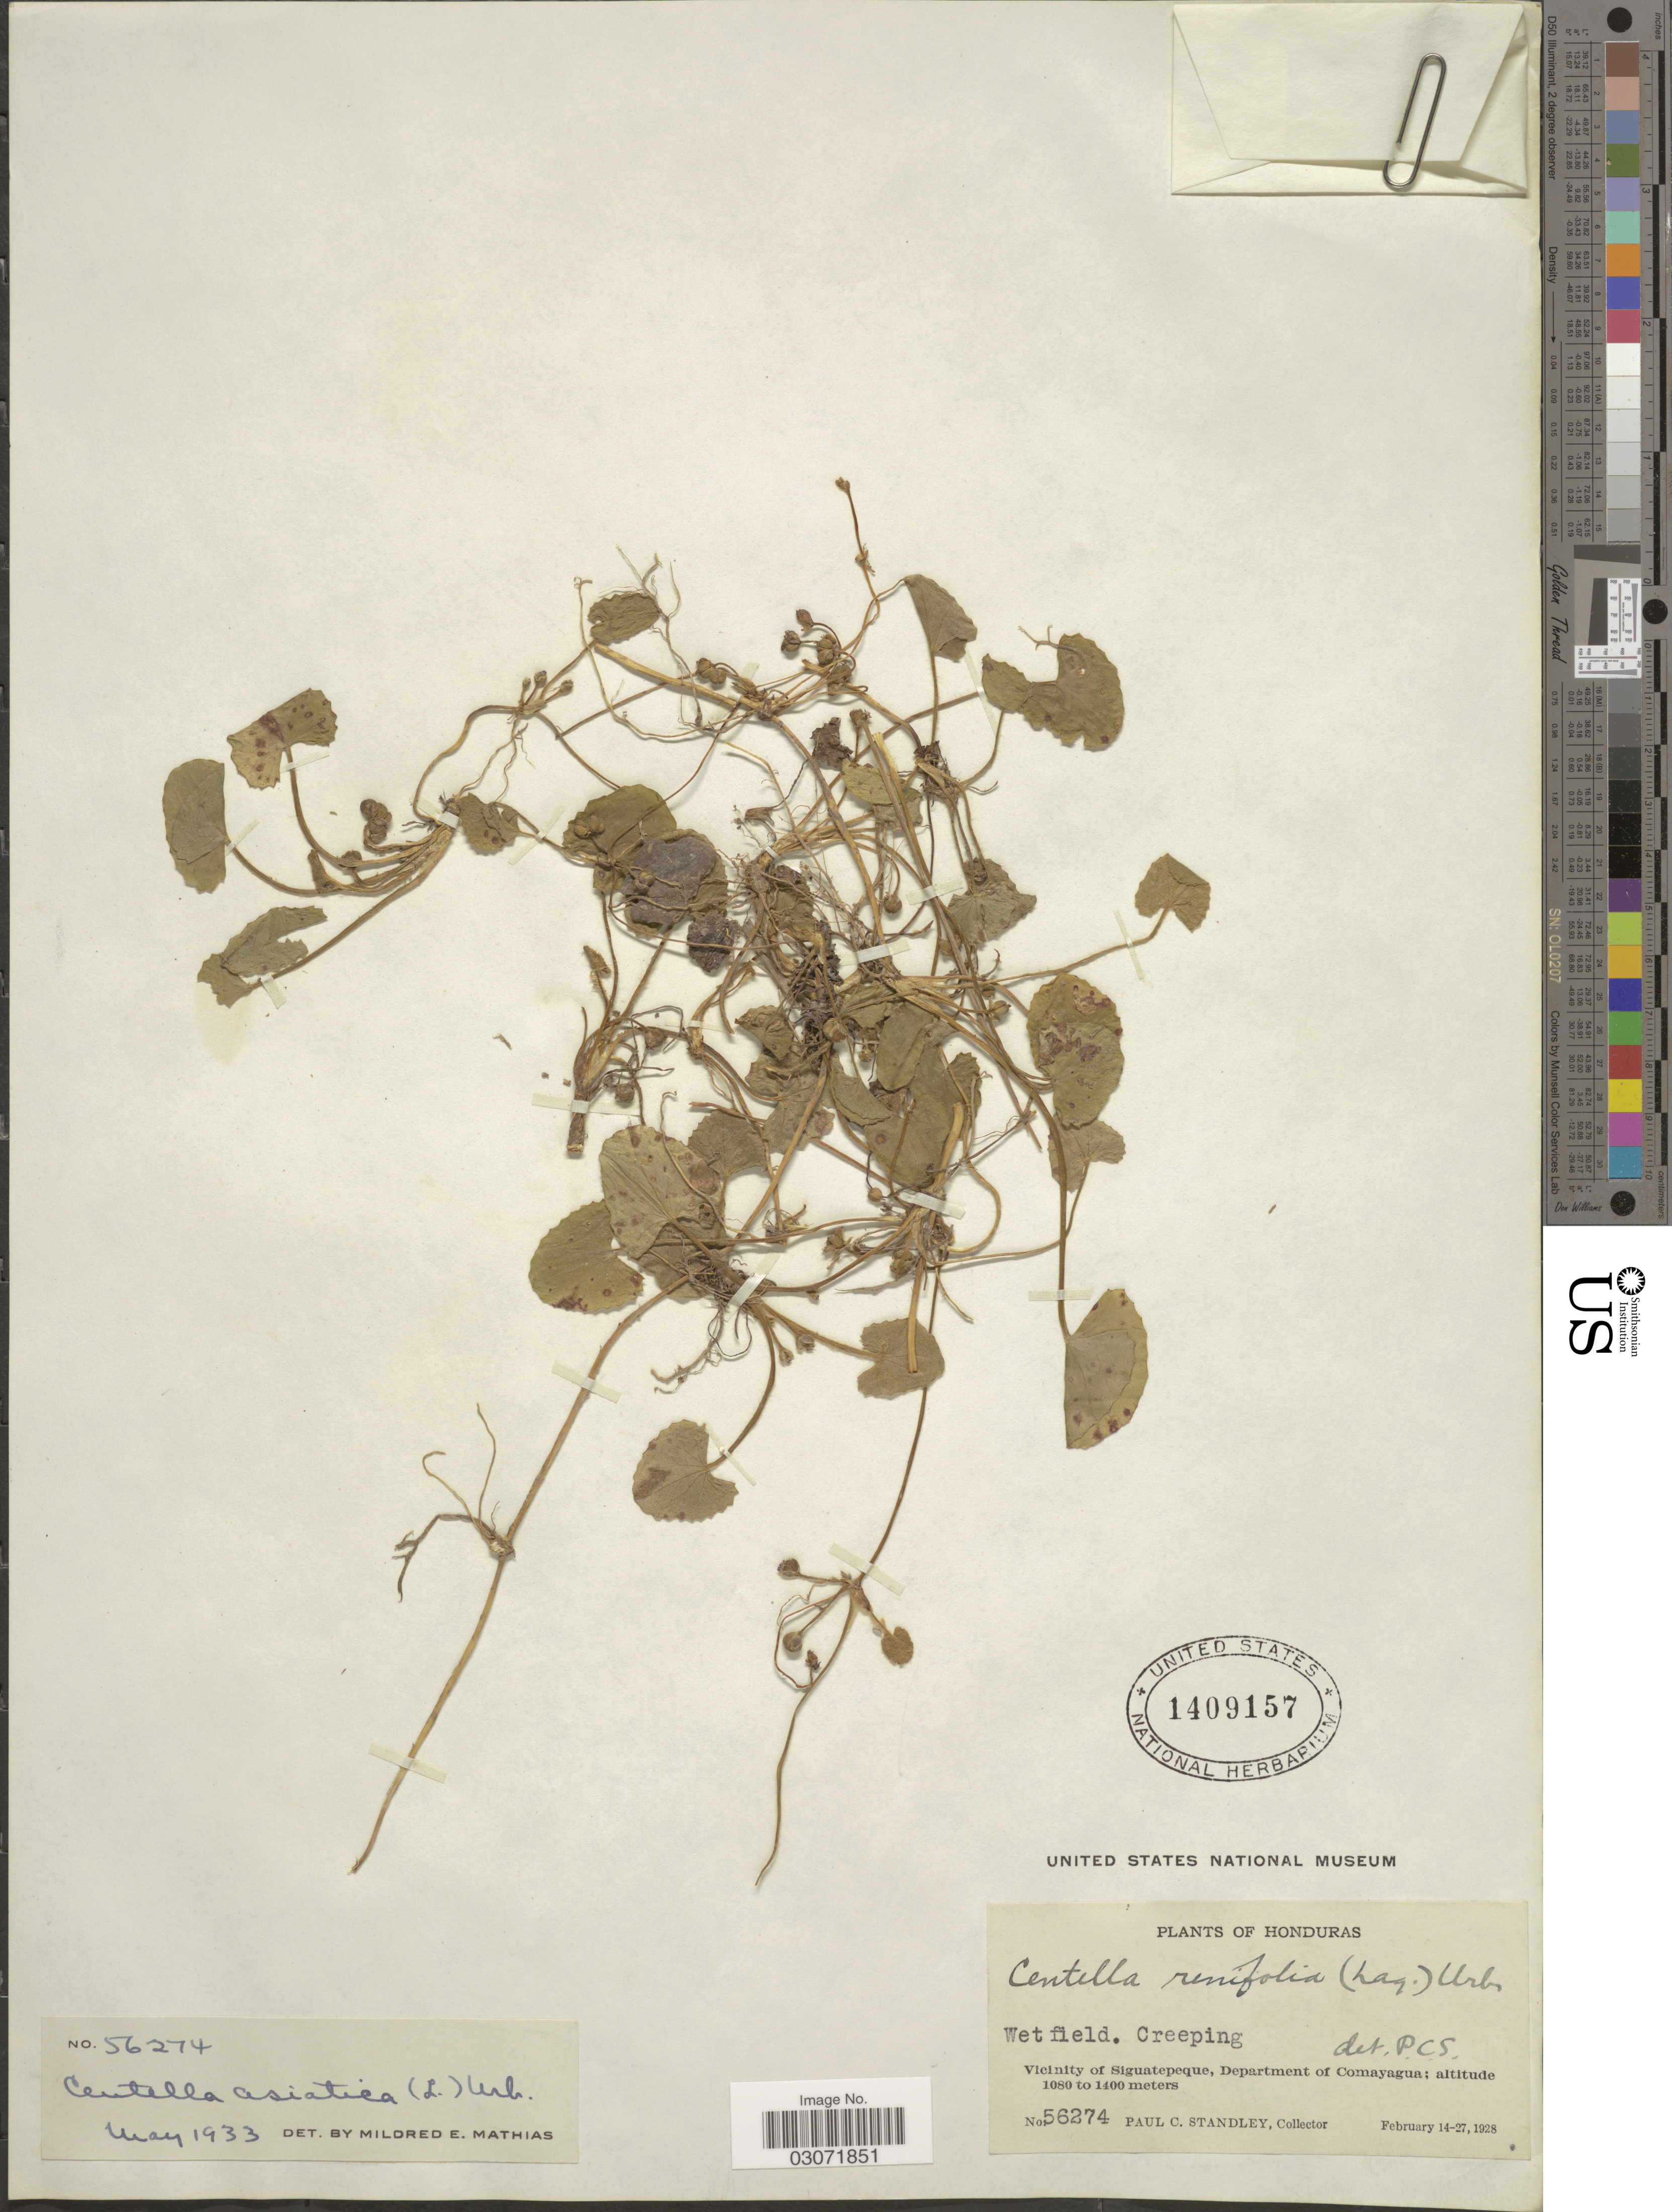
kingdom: Plantae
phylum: Tracheophyta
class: Magnoliopsida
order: Apiales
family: Apiaceae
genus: Centella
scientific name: Centella asiatica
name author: (L.) Urb.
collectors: P. C. Standley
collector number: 56274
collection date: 1928-02-14/1928-02-27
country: Honduras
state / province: Comayagua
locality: Vicinity of Siguatepeque, Department of Comayagua.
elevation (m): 1080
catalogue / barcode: US 1409157